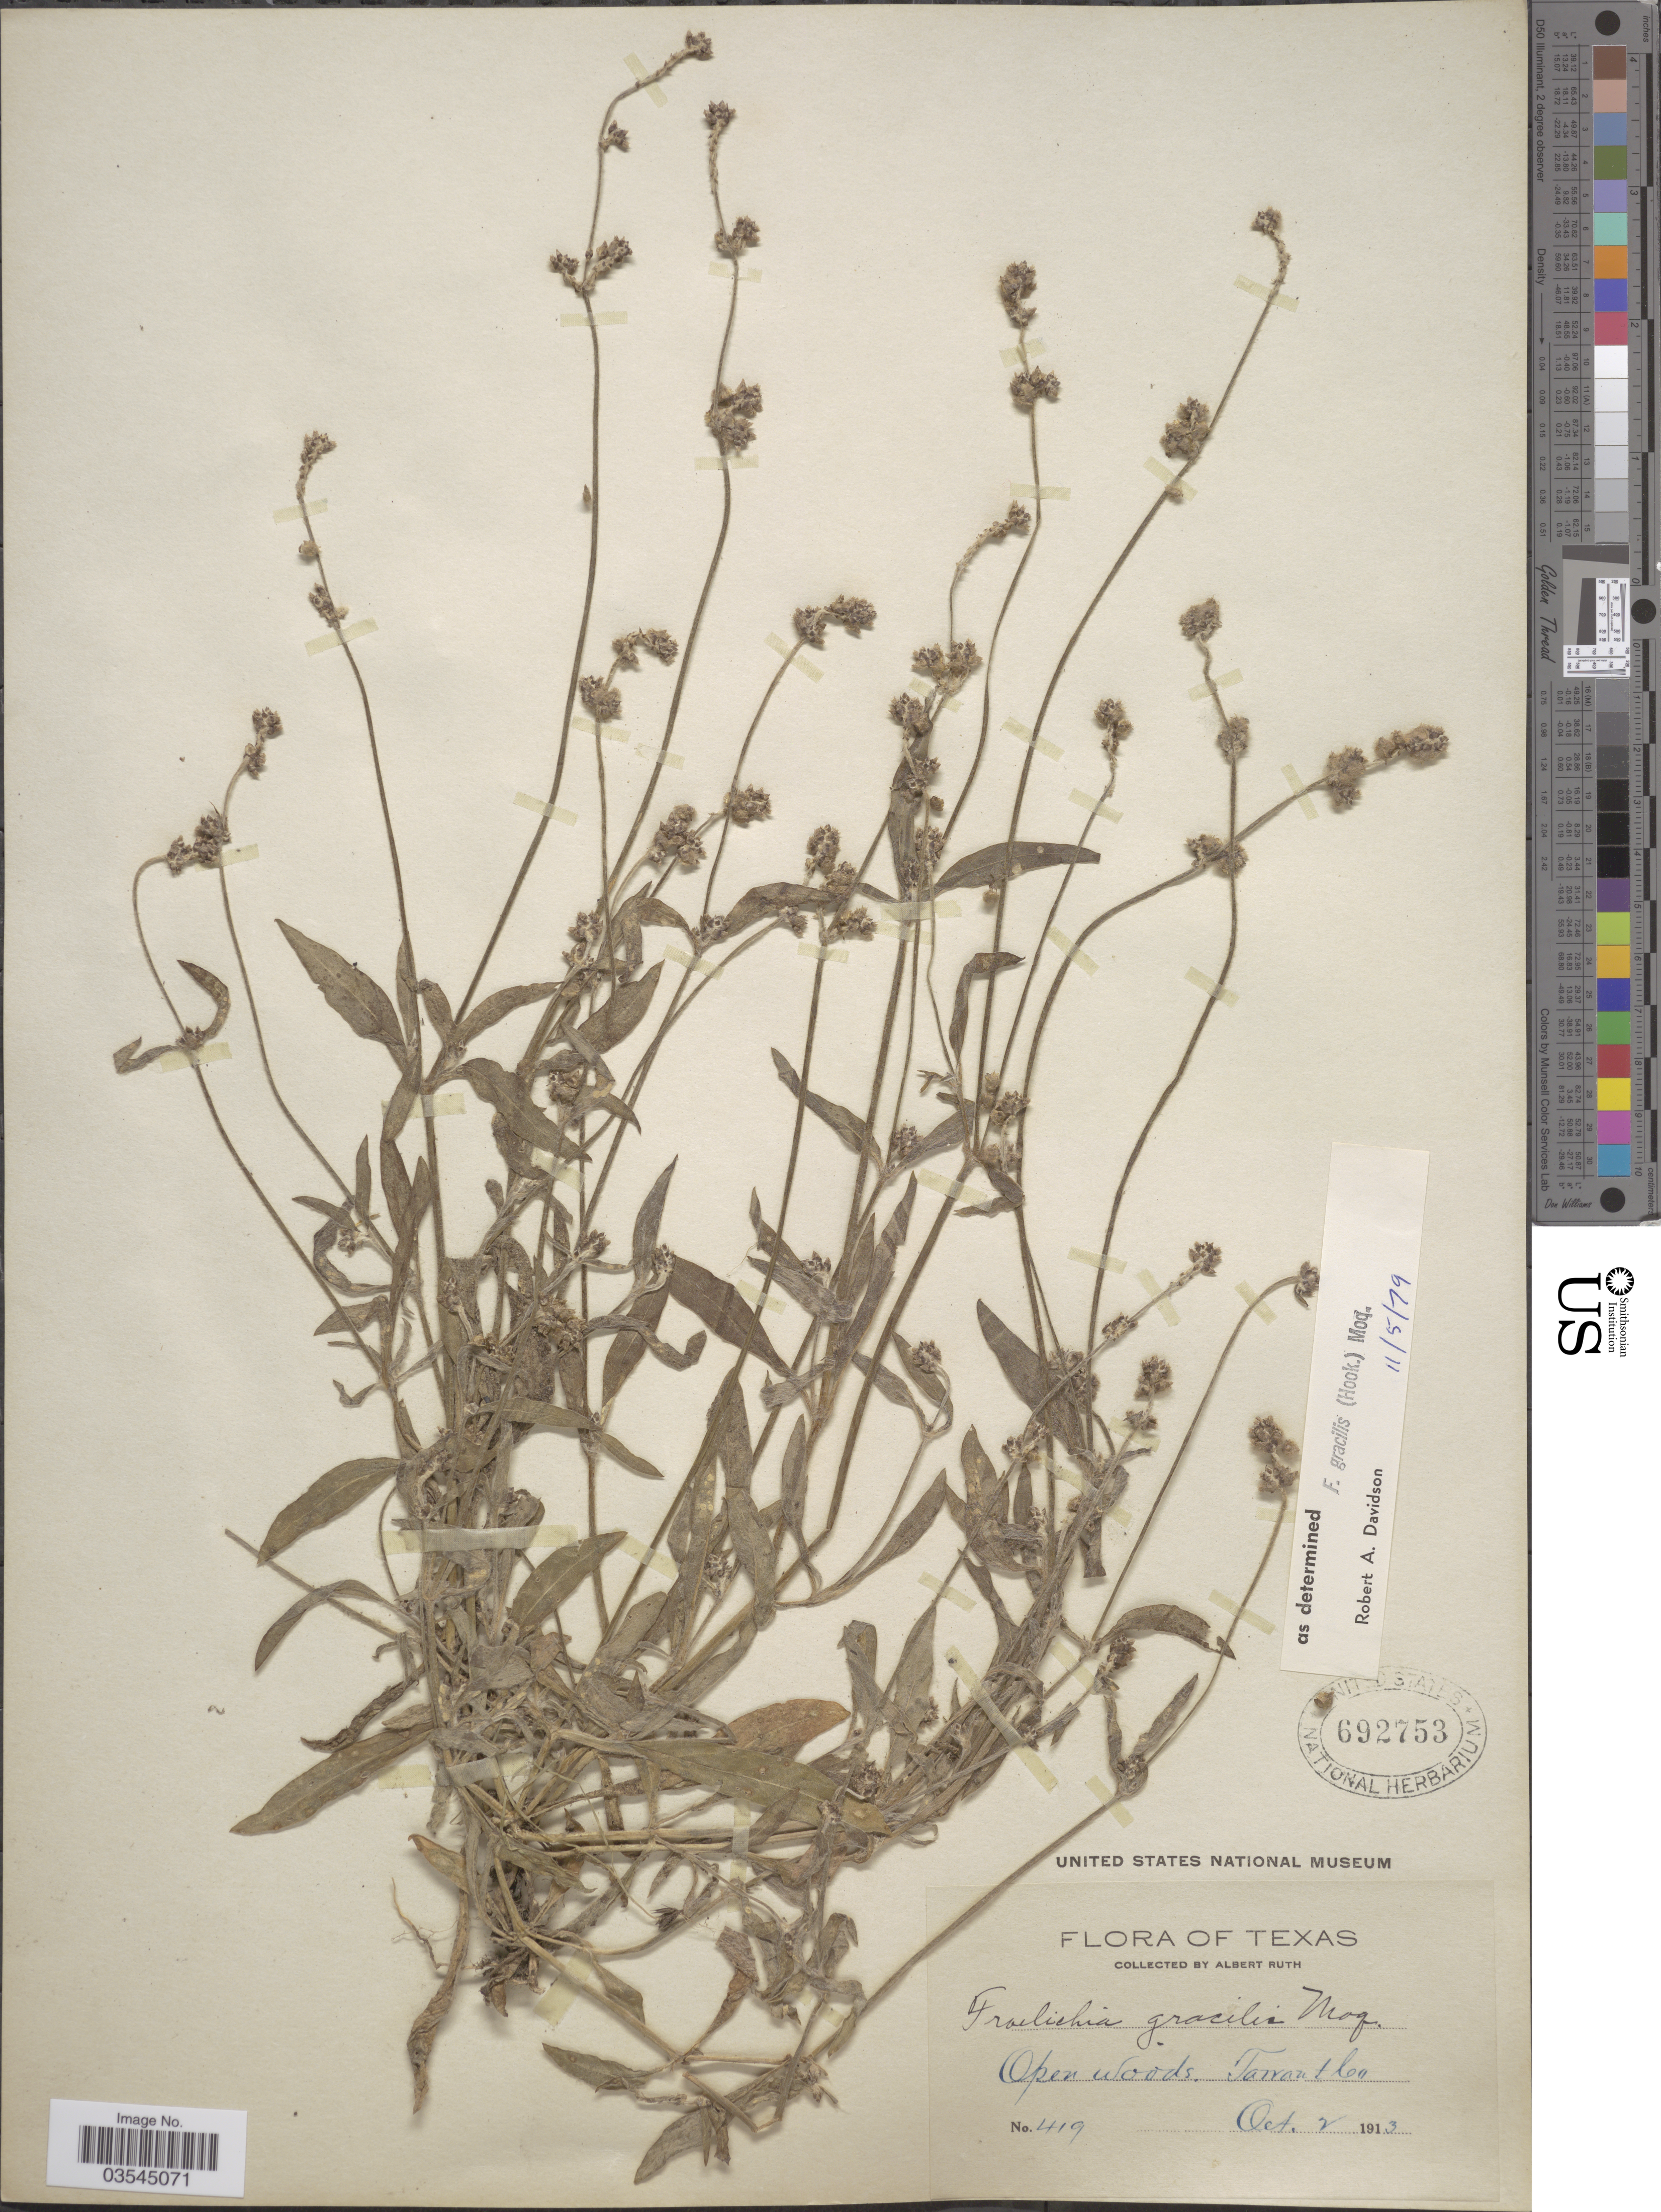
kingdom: Plantae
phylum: Tracheophyta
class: Magnoliopsida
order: Caryophyllales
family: Amaranthaceae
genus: Froelichia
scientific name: Froelichia gracilis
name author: (Hook.) Moq.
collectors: A. Ruth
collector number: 419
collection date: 1913-10-02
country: United States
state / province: Texas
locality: Tarrant Co.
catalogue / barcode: US 692753